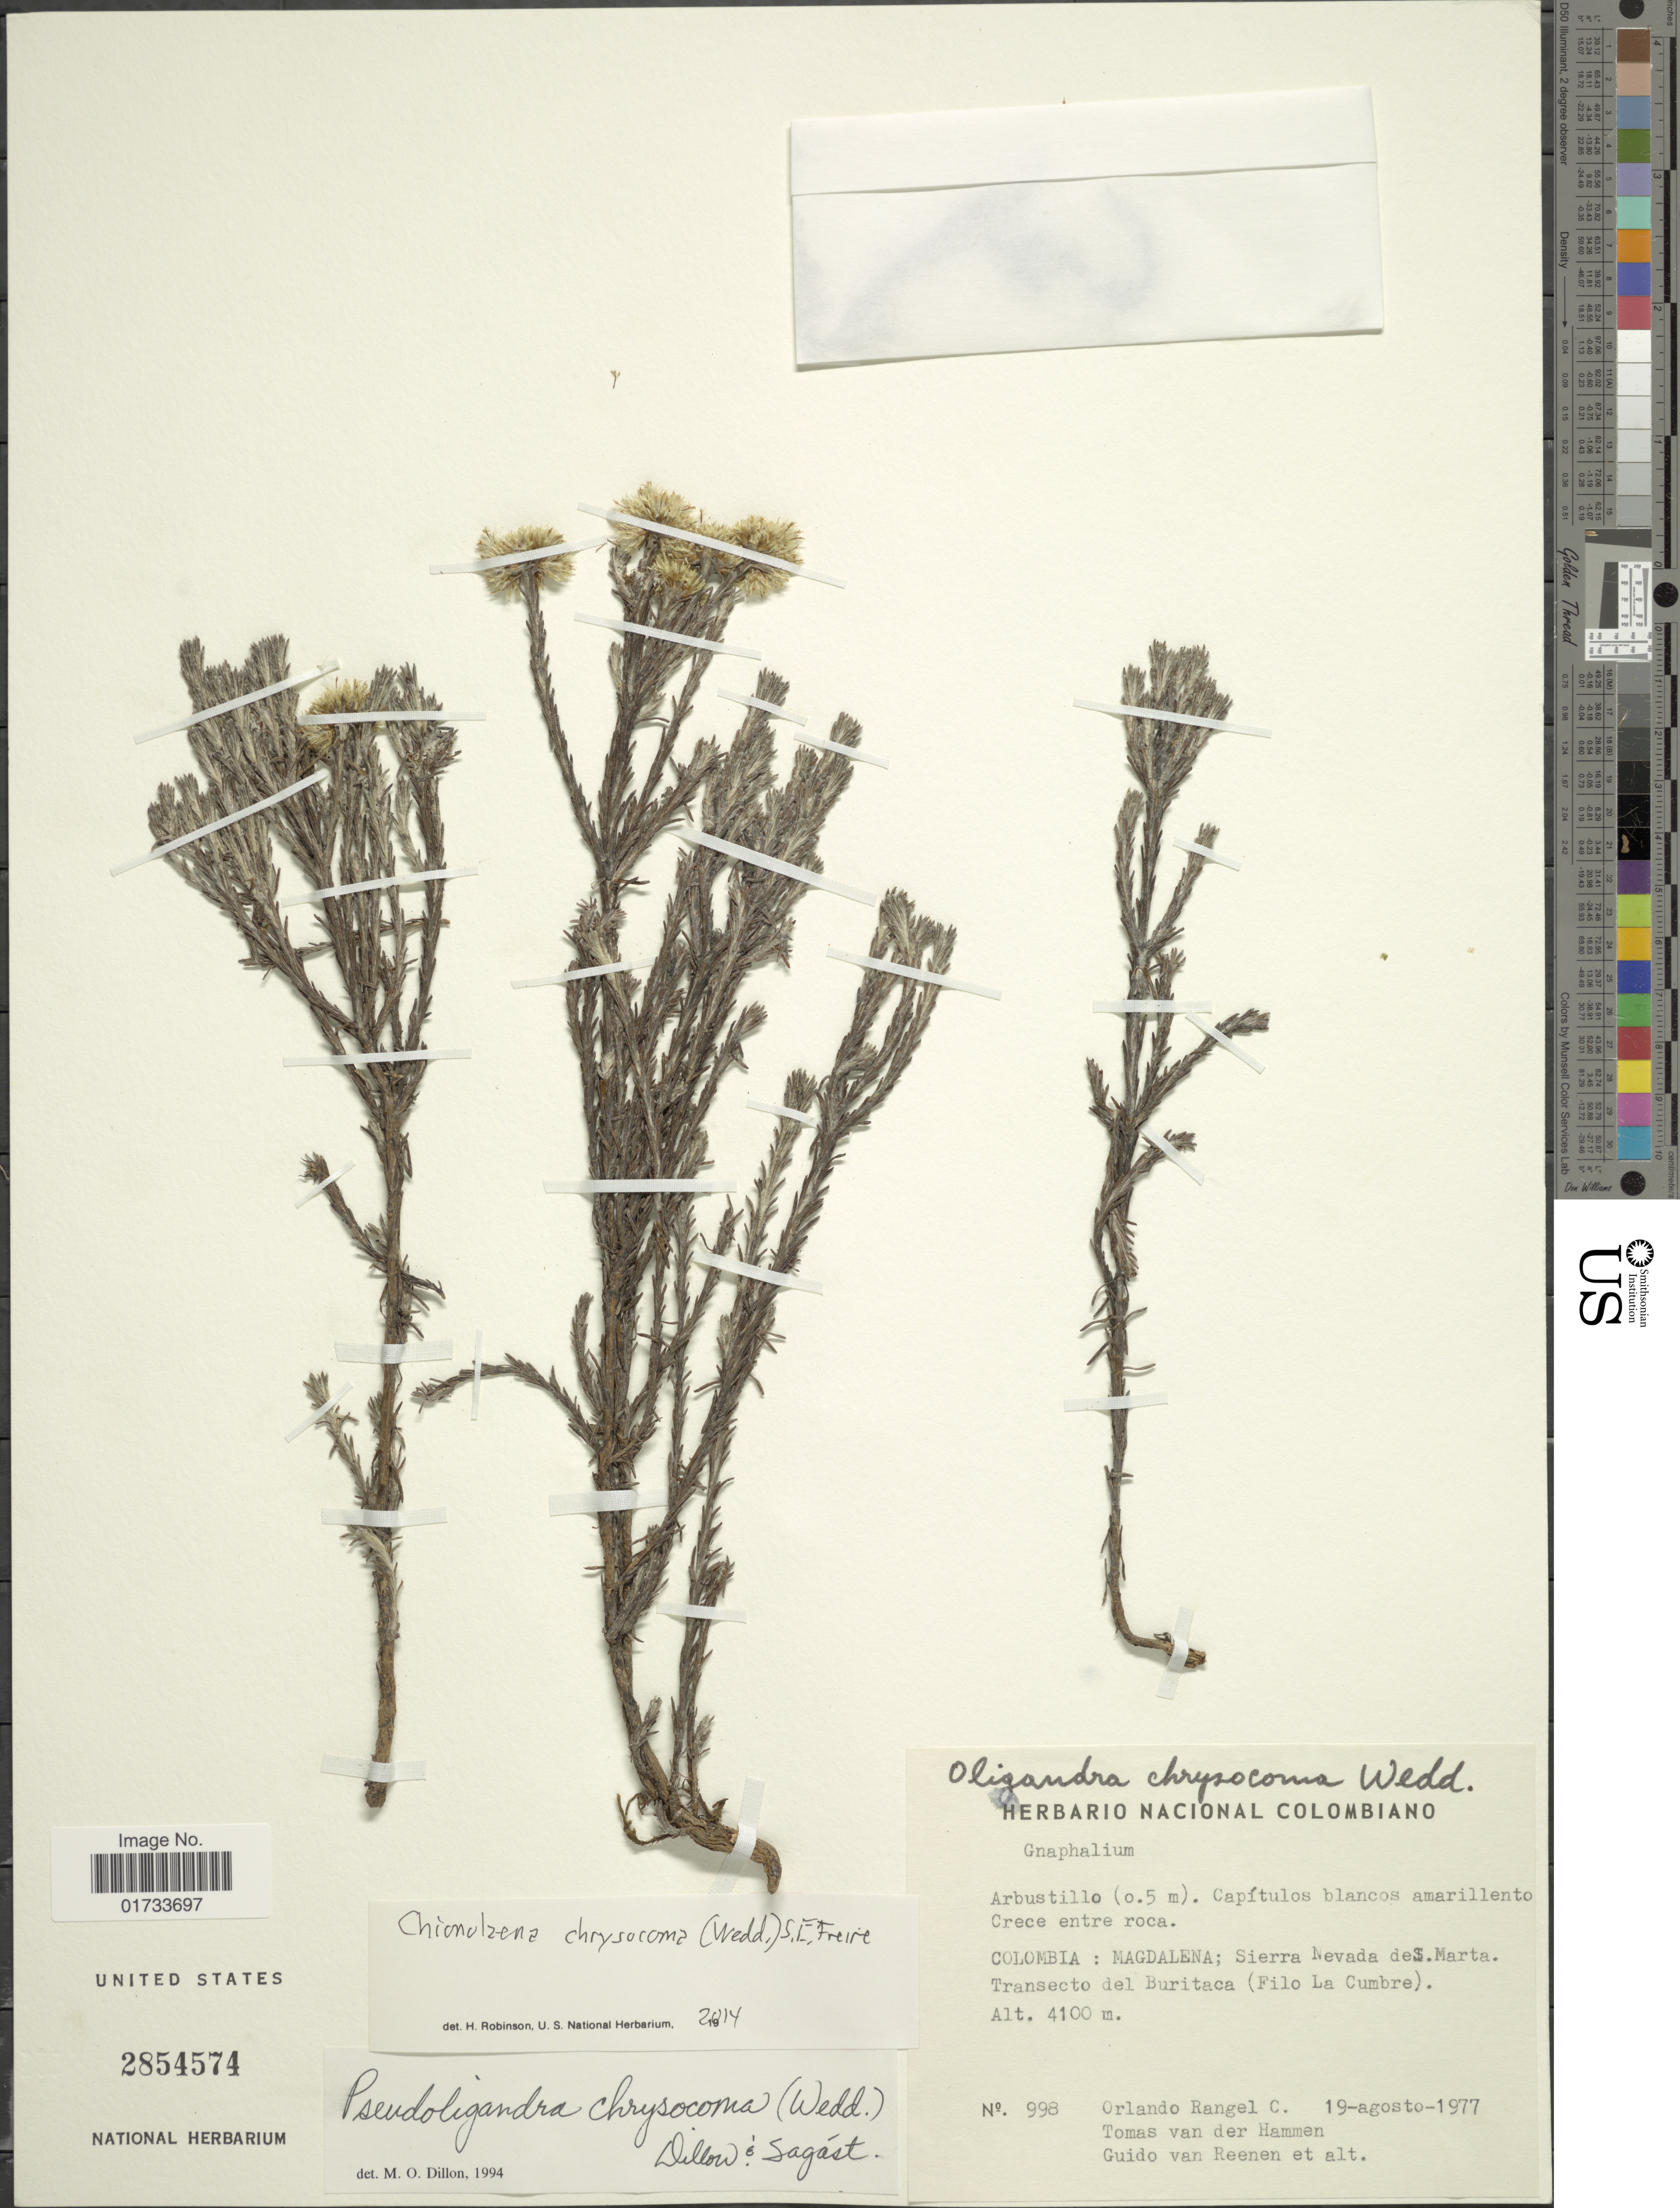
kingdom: Plantae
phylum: Tracheophyta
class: Magnoliopsida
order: Asterales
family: Asteraceae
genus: Chionolaena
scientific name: Chionolaena chrysocoma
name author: (Wedd.) S.E. Freire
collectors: O. Rangel, T. Hammen, G. Van Reenen & et al.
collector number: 998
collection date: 1977-08-19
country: Colombia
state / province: Magdalena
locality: Sierra Nevada de S. Marta, Transecto del Buritaca (Filo La Cumbre)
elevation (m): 4100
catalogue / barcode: US 2854574